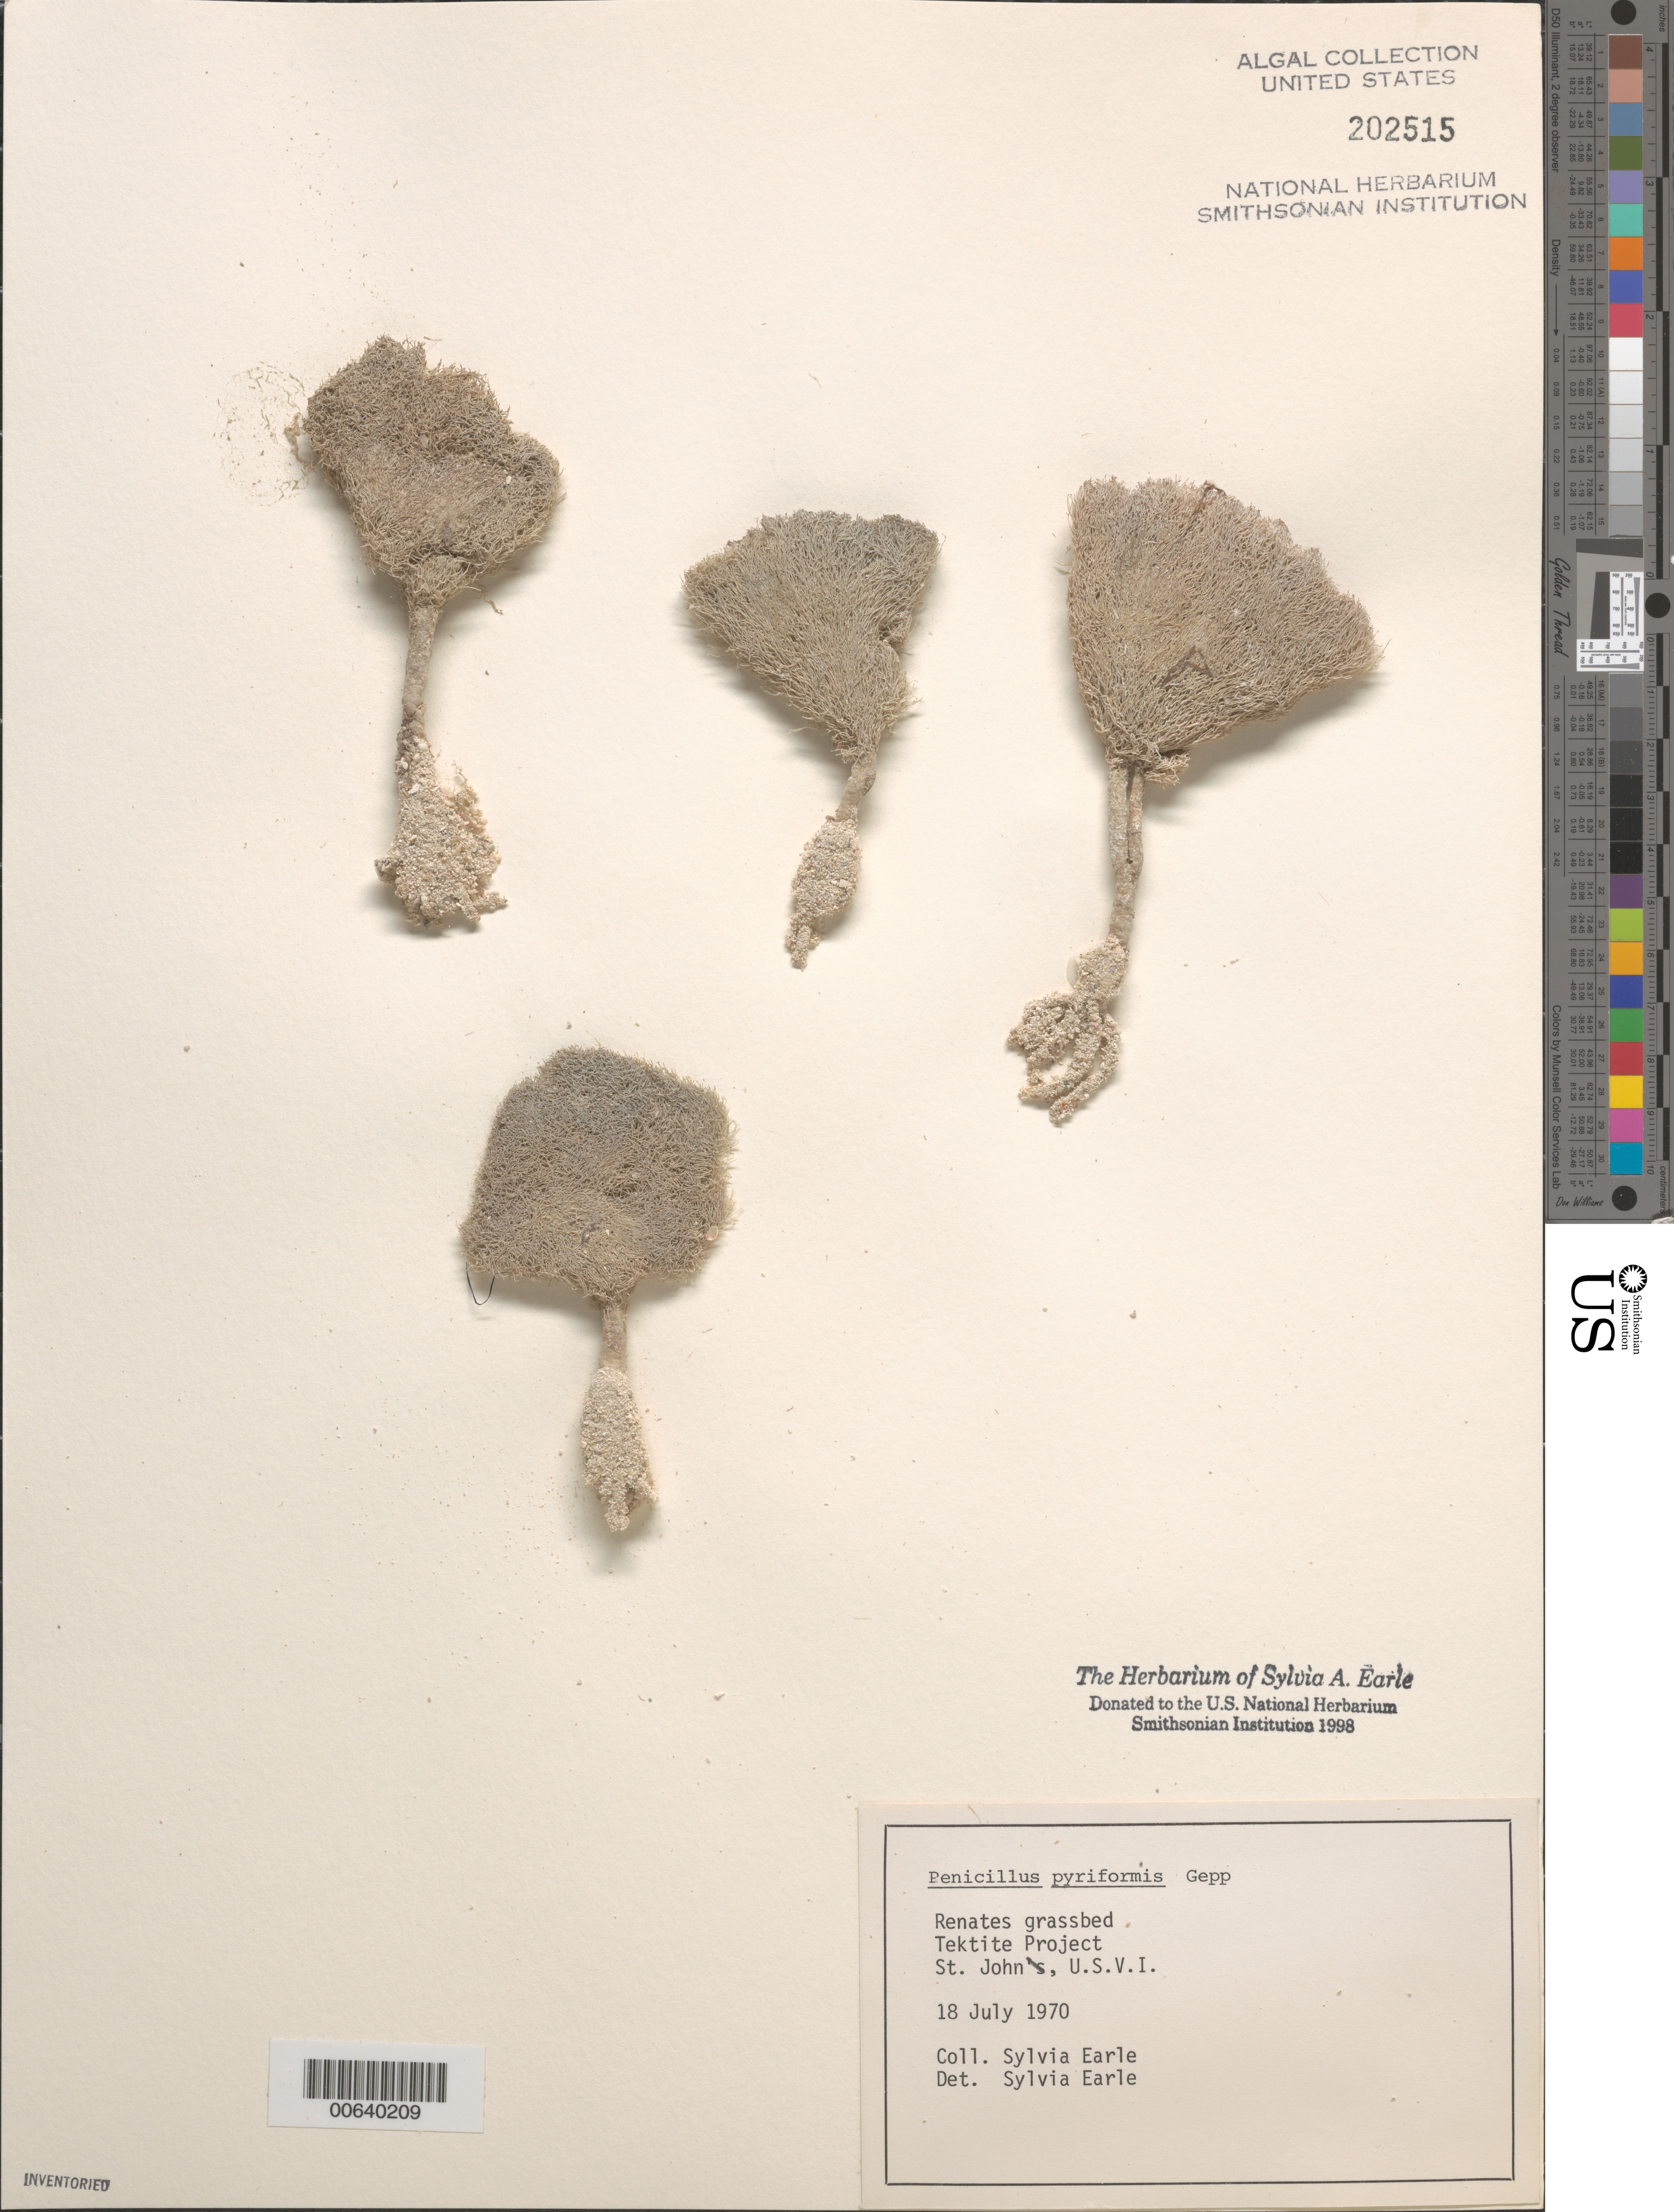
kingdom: Plantae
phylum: Chlorophyta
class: Ulvophyceae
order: Bryopsidales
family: Udoteaceae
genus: Penicillus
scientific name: Penicillus pyriformis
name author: A. Gepp & E. Gepp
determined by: Earle, S. A.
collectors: S. A. Earle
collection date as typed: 18 Jul 1970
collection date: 1970-07-18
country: U.S. Virgin Islands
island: St. John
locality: Tektite Project, Renates grassbed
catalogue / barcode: US 202515